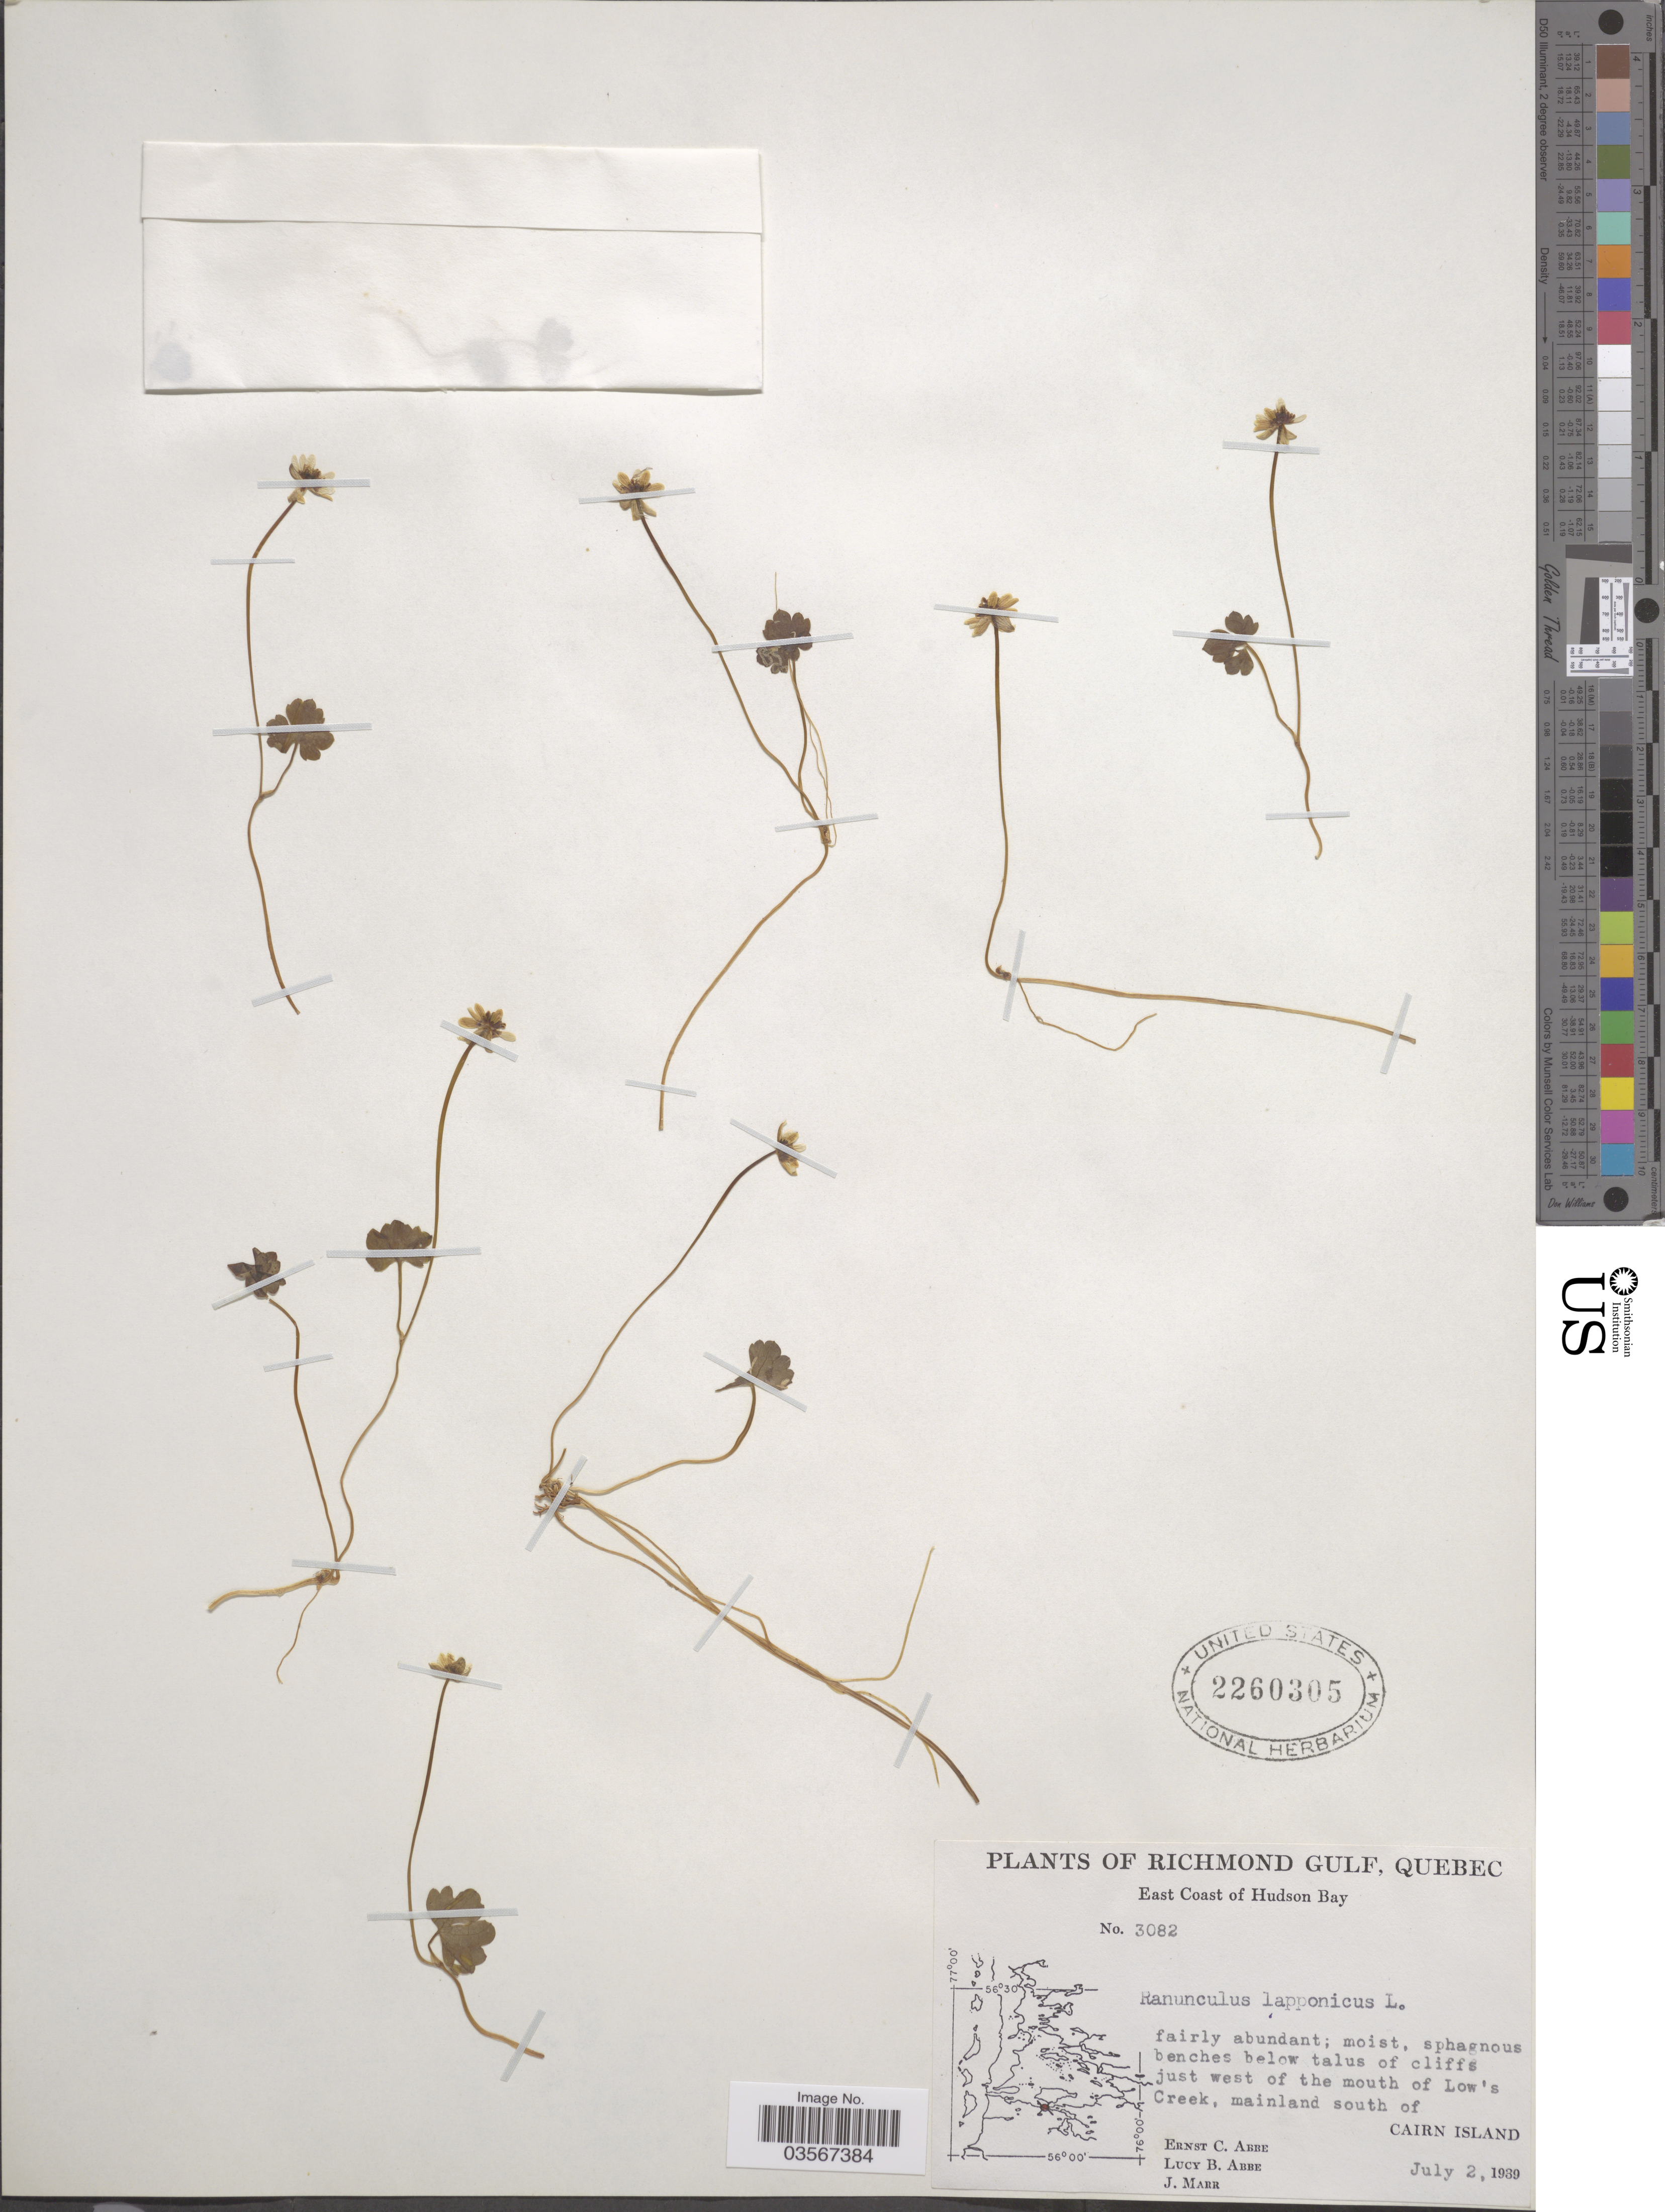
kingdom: Plantae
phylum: Tracheophyta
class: Magnoliopsida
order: Ranunculales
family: Ranunculaceae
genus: Ranunculus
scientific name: Ranunculus lapponicus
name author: L.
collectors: E. C. Abbe, L. B. Abbe & J. Marr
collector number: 3082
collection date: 1939-07-02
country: Canada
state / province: Quebec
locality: Richmond Gulf, East Coast of Hudson Bay. Just west of the mouth of Low's Creek, mainland south of Cairn Island.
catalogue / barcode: US 2260305